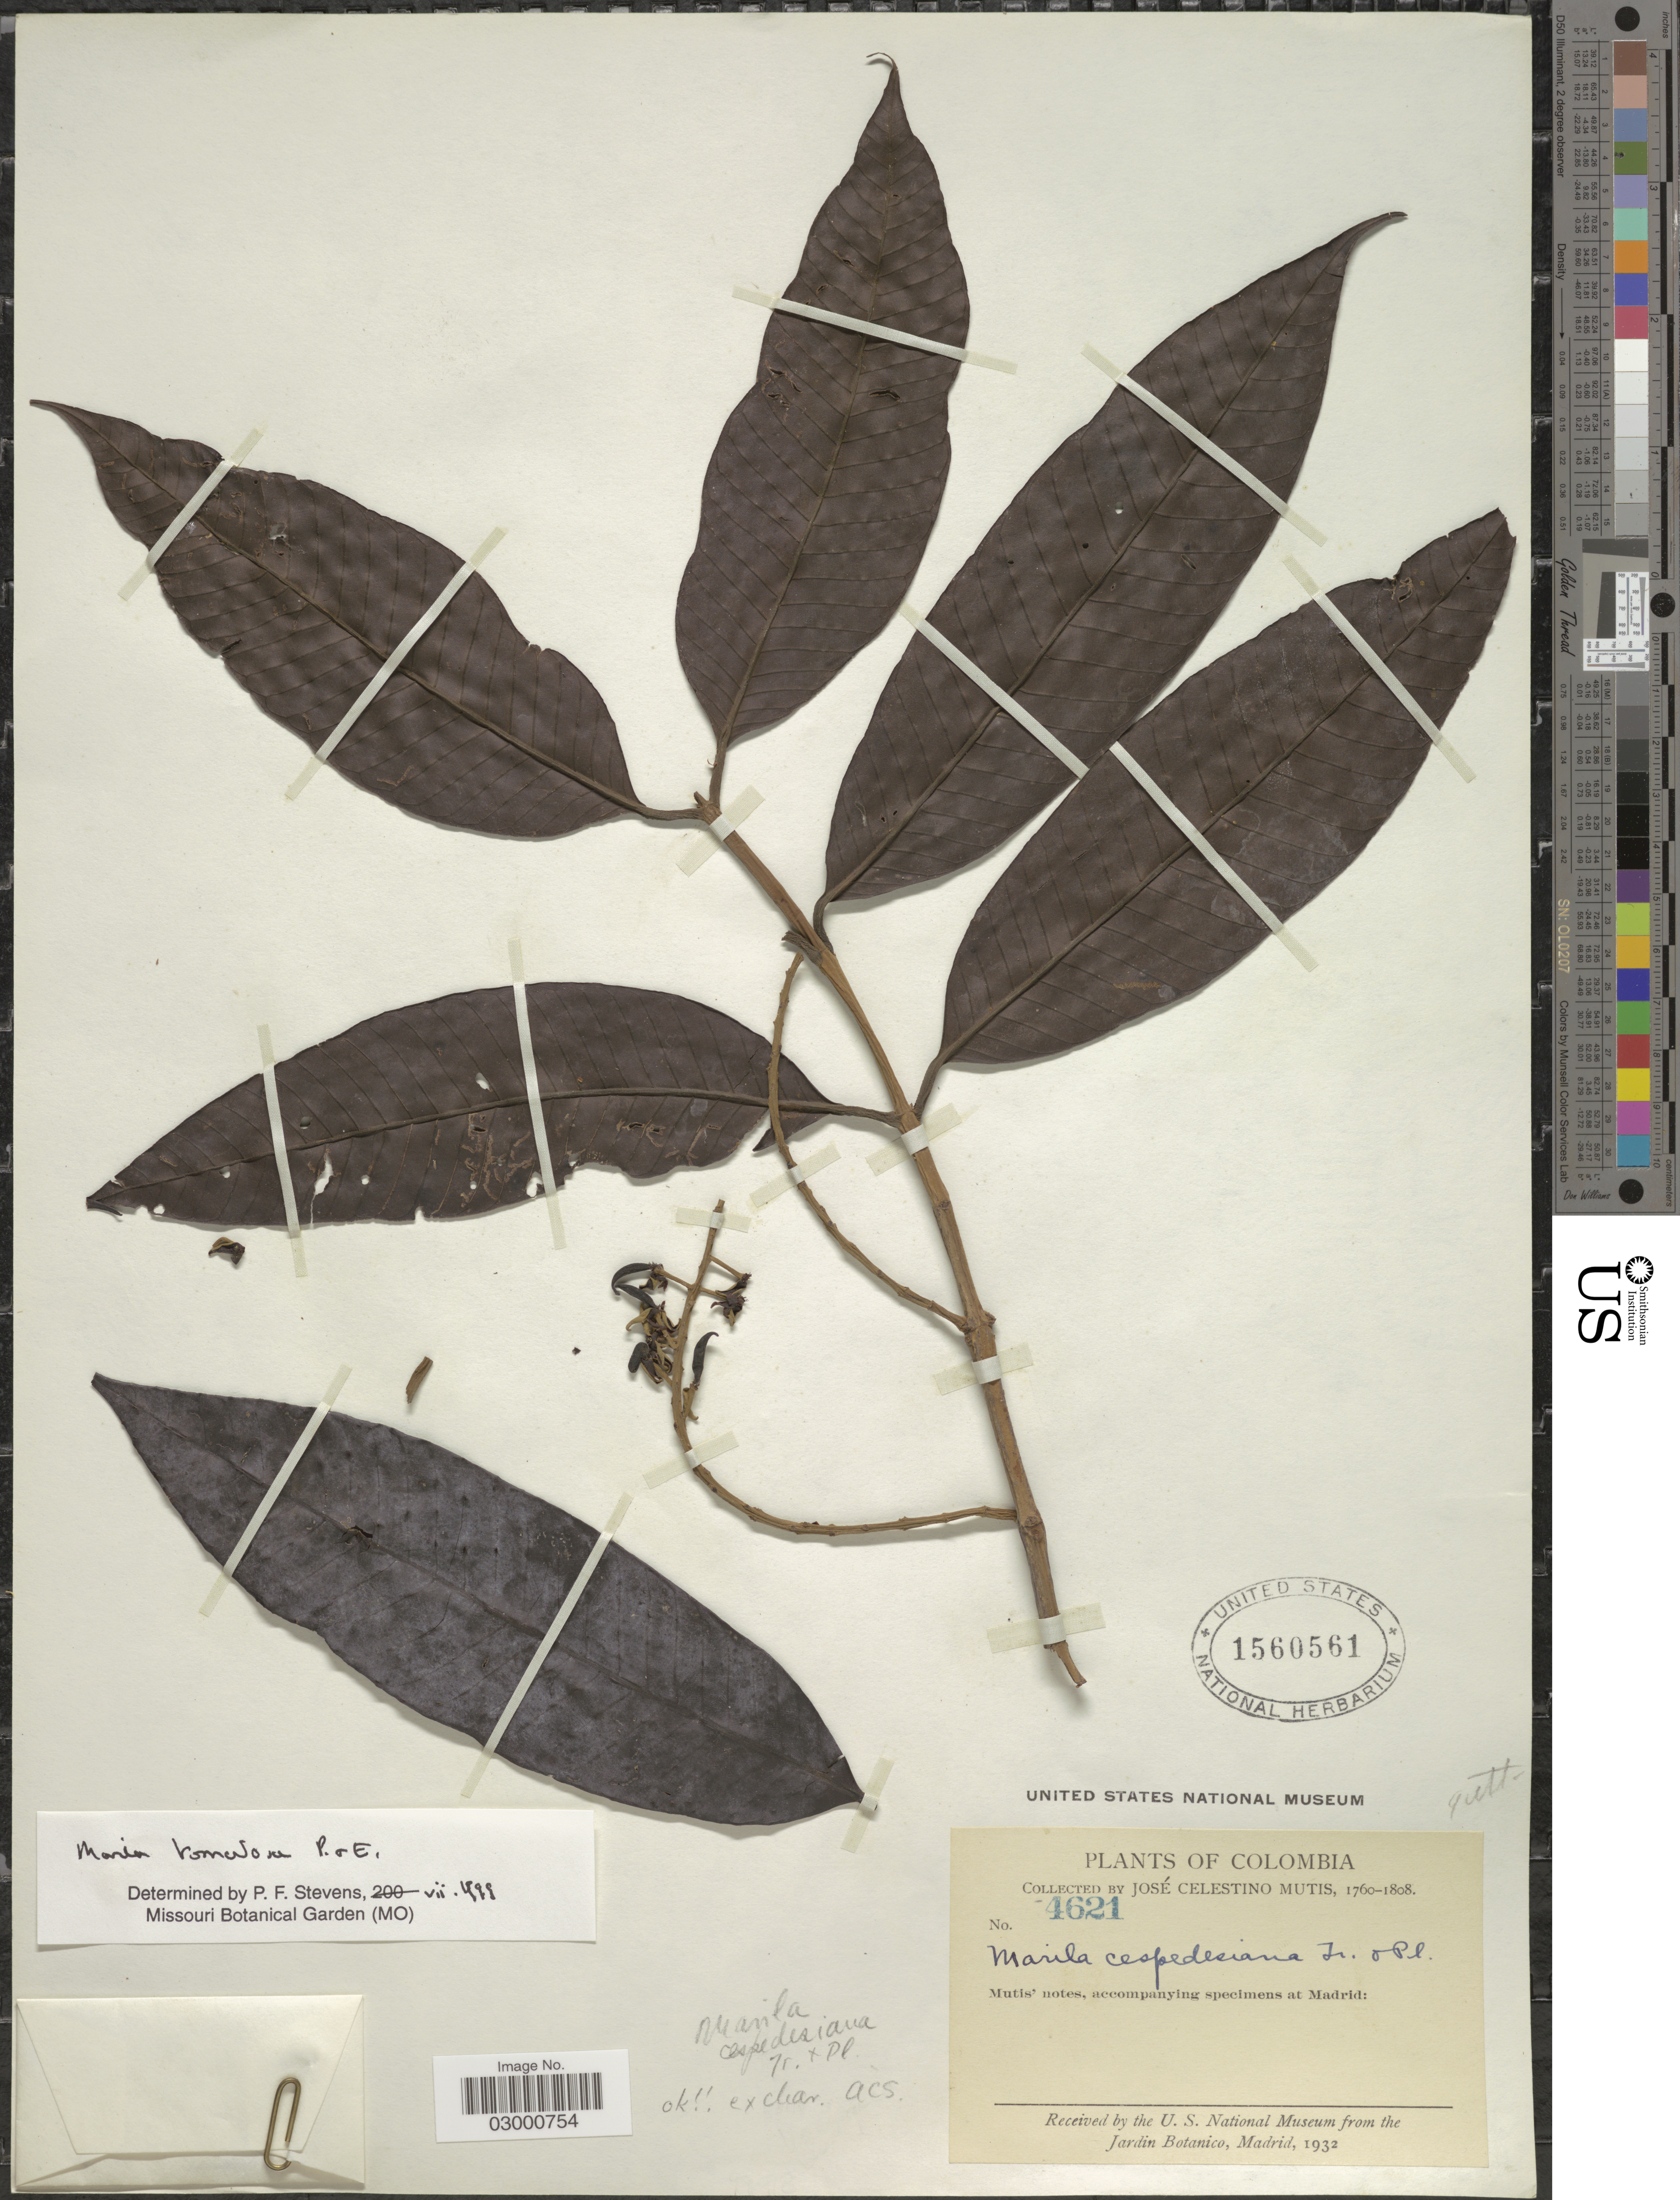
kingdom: Plantae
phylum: Tracheophyta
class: Magnoliopsida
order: Malpighiales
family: Calophyllaceae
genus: Marila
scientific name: Marila tomentosa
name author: Poepp.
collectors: J. C. B. Mutis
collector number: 4621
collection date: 1760/1808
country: Colombia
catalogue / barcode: US 1560561